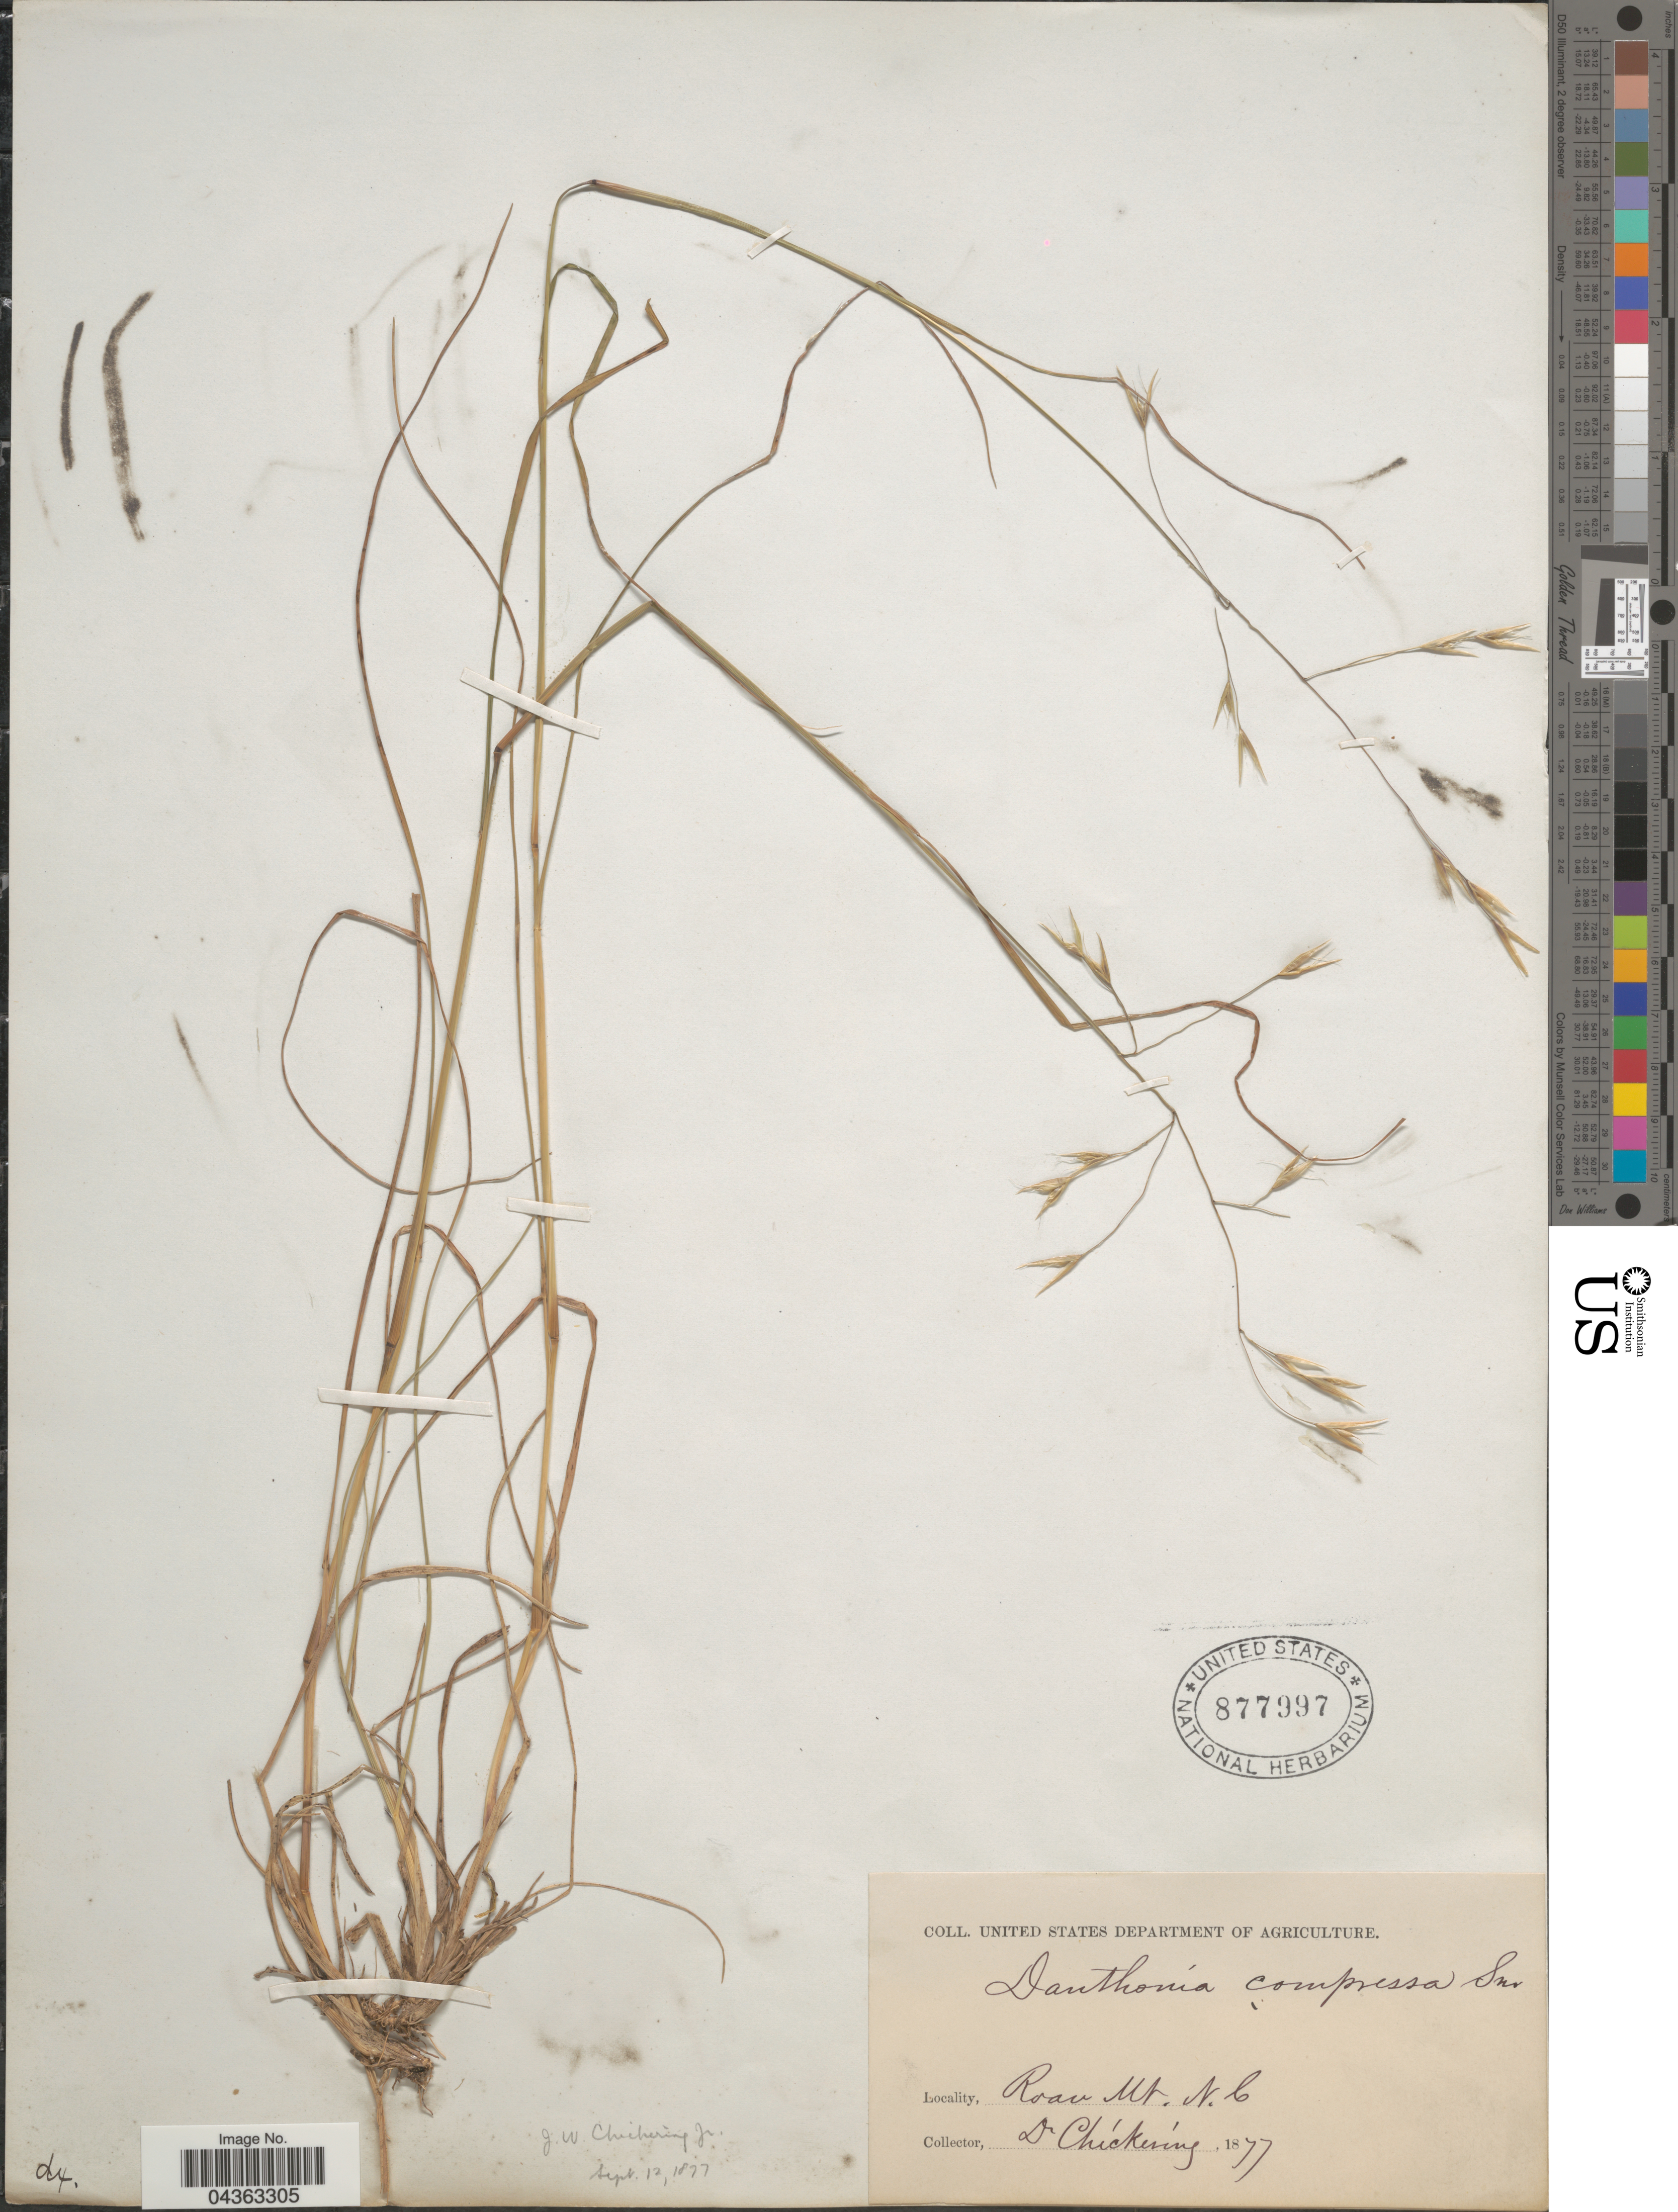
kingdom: Plantae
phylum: Tracheophyta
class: Liliopsida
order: Poales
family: Poaceae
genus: Danthonia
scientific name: Danthonia compressa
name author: Austin in F. Peck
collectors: J. W. Chickering Jr.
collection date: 1877-09-12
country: United States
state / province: North Carolina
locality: Roan Mt.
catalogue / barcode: US 877997